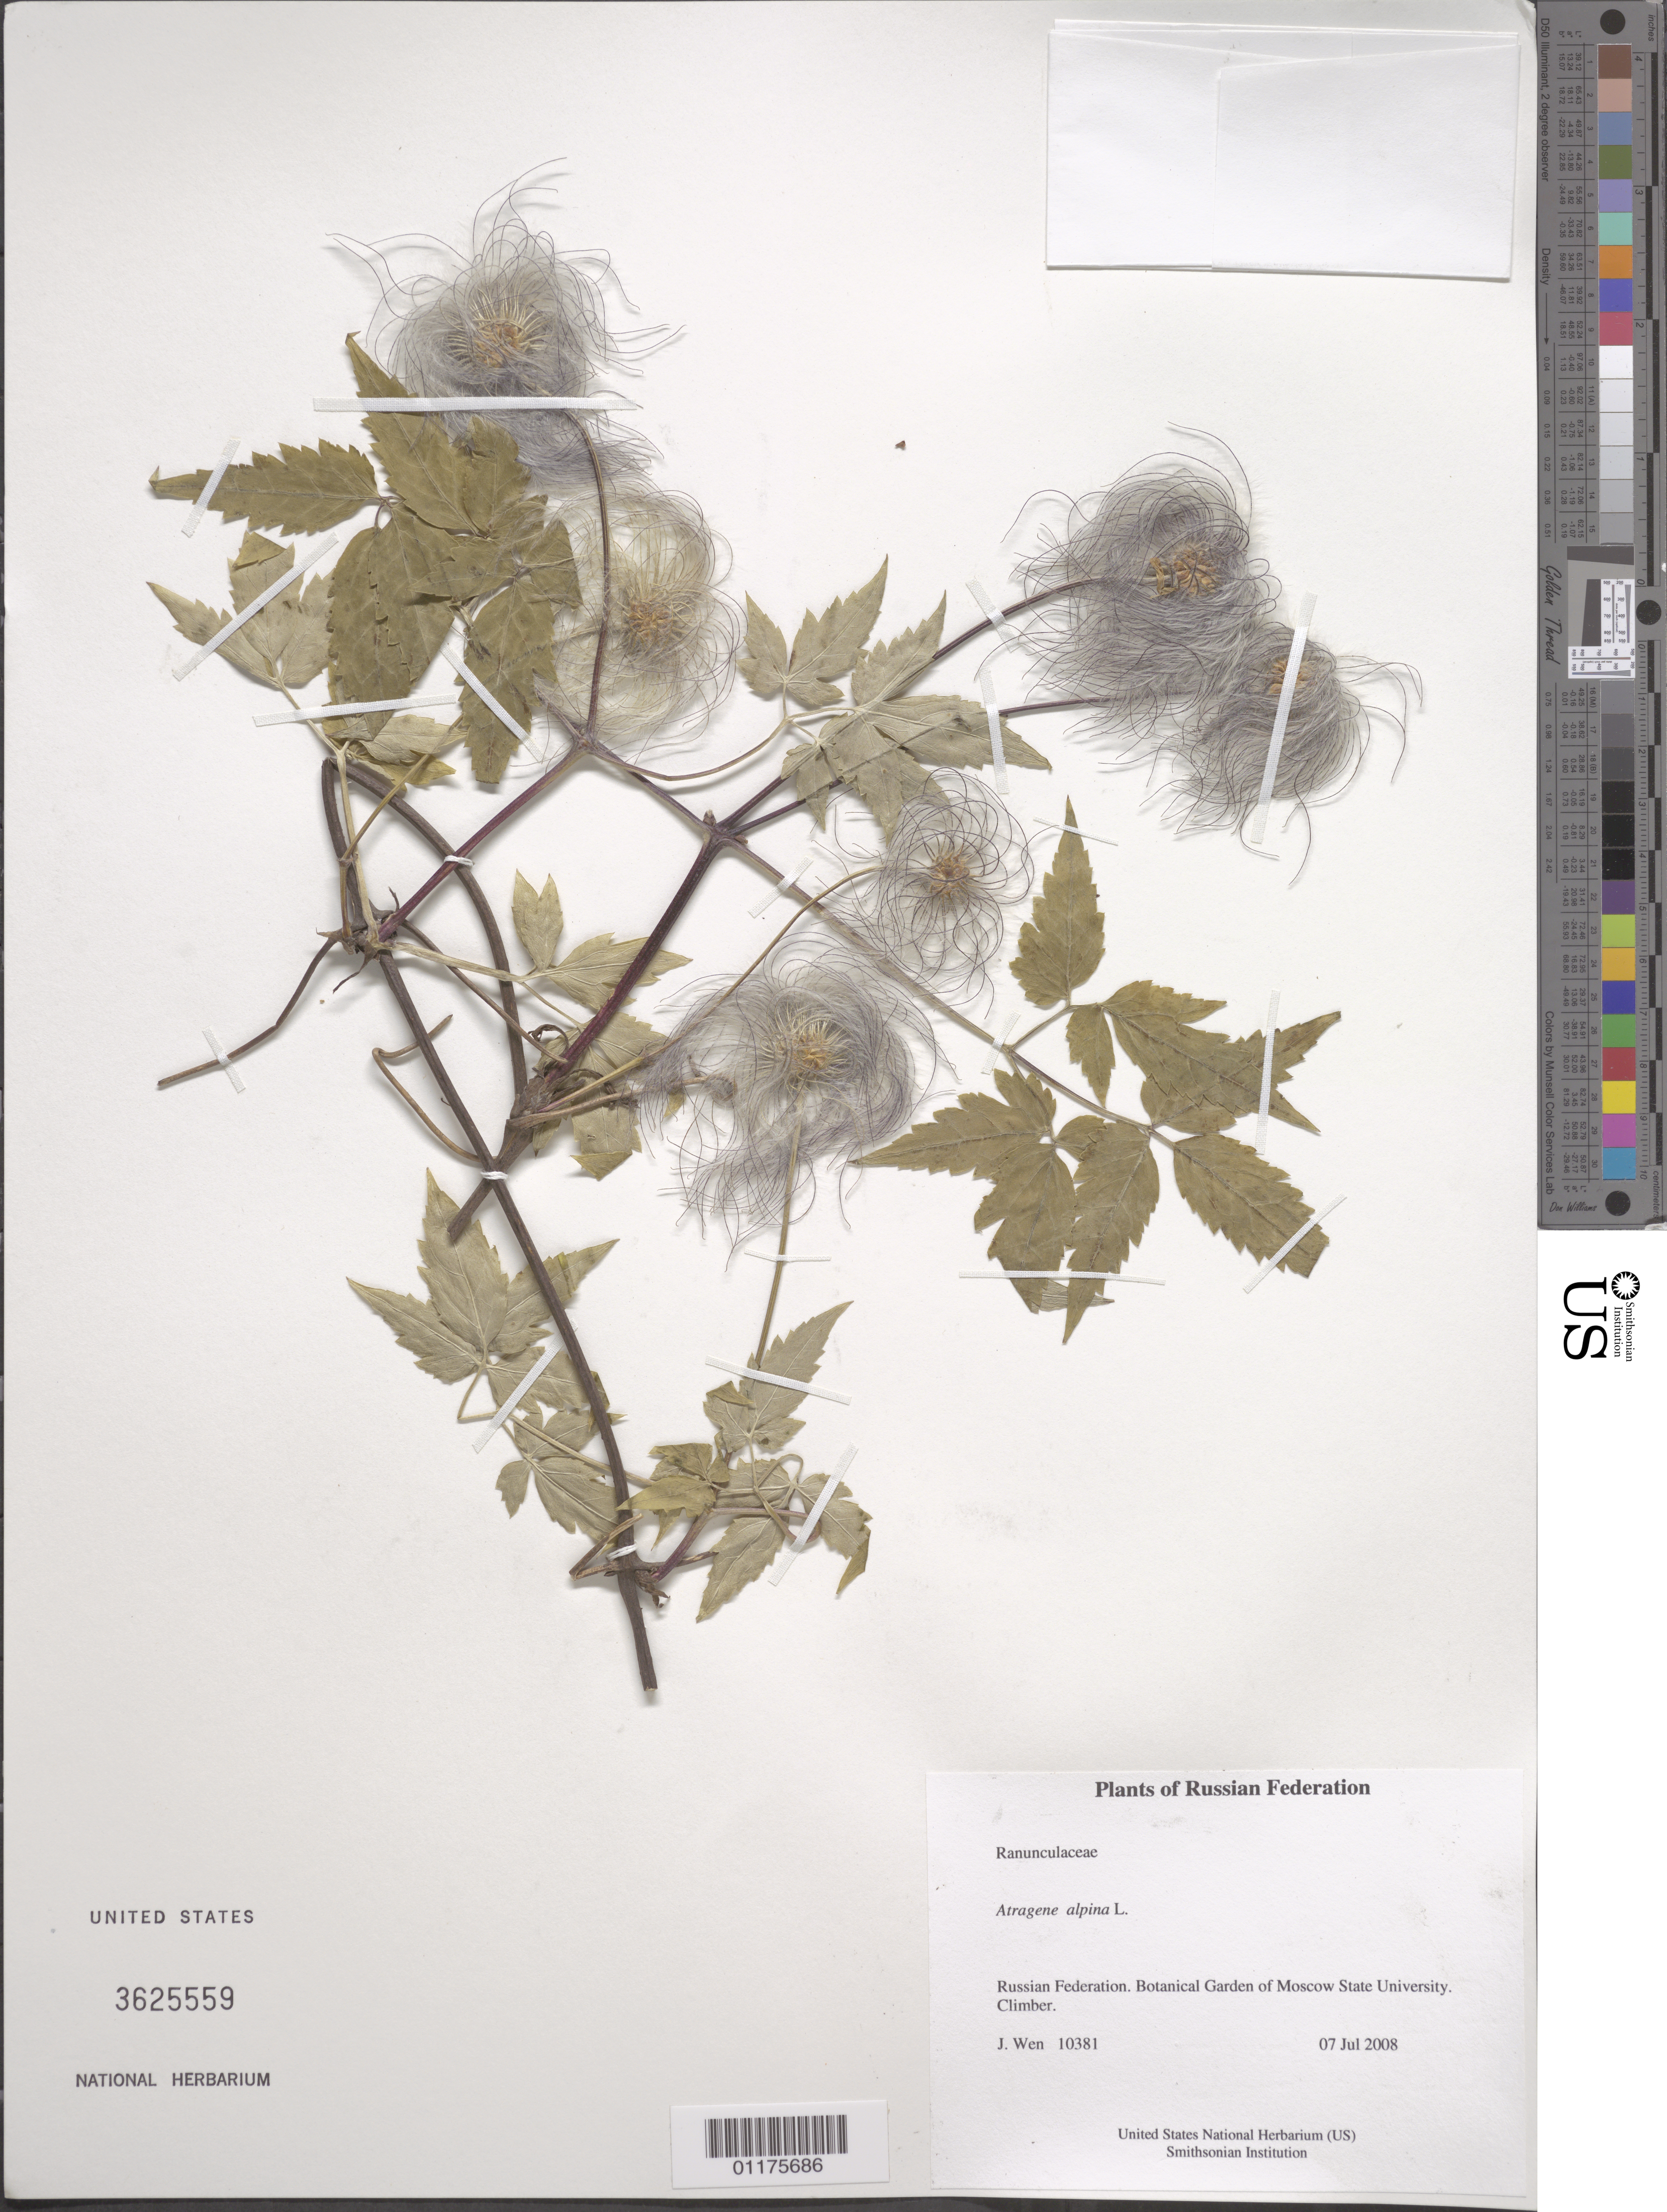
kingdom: Plantae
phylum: Tracheophyta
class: Magnoliopsida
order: Ranunculales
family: Ranunculaceae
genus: Clematis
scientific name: Clematis alpina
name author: (L.) Mill.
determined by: Strong, M. T., (US), Smithsonian Institution - National Museum of Natural History (UNITED STATES)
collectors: J. Wen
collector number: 10381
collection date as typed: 07 Jul 2008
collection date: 2008-07-07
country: Russian Federation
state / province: Moscow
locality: Botanical Garden of Moscow State University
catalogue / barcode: US 3625559